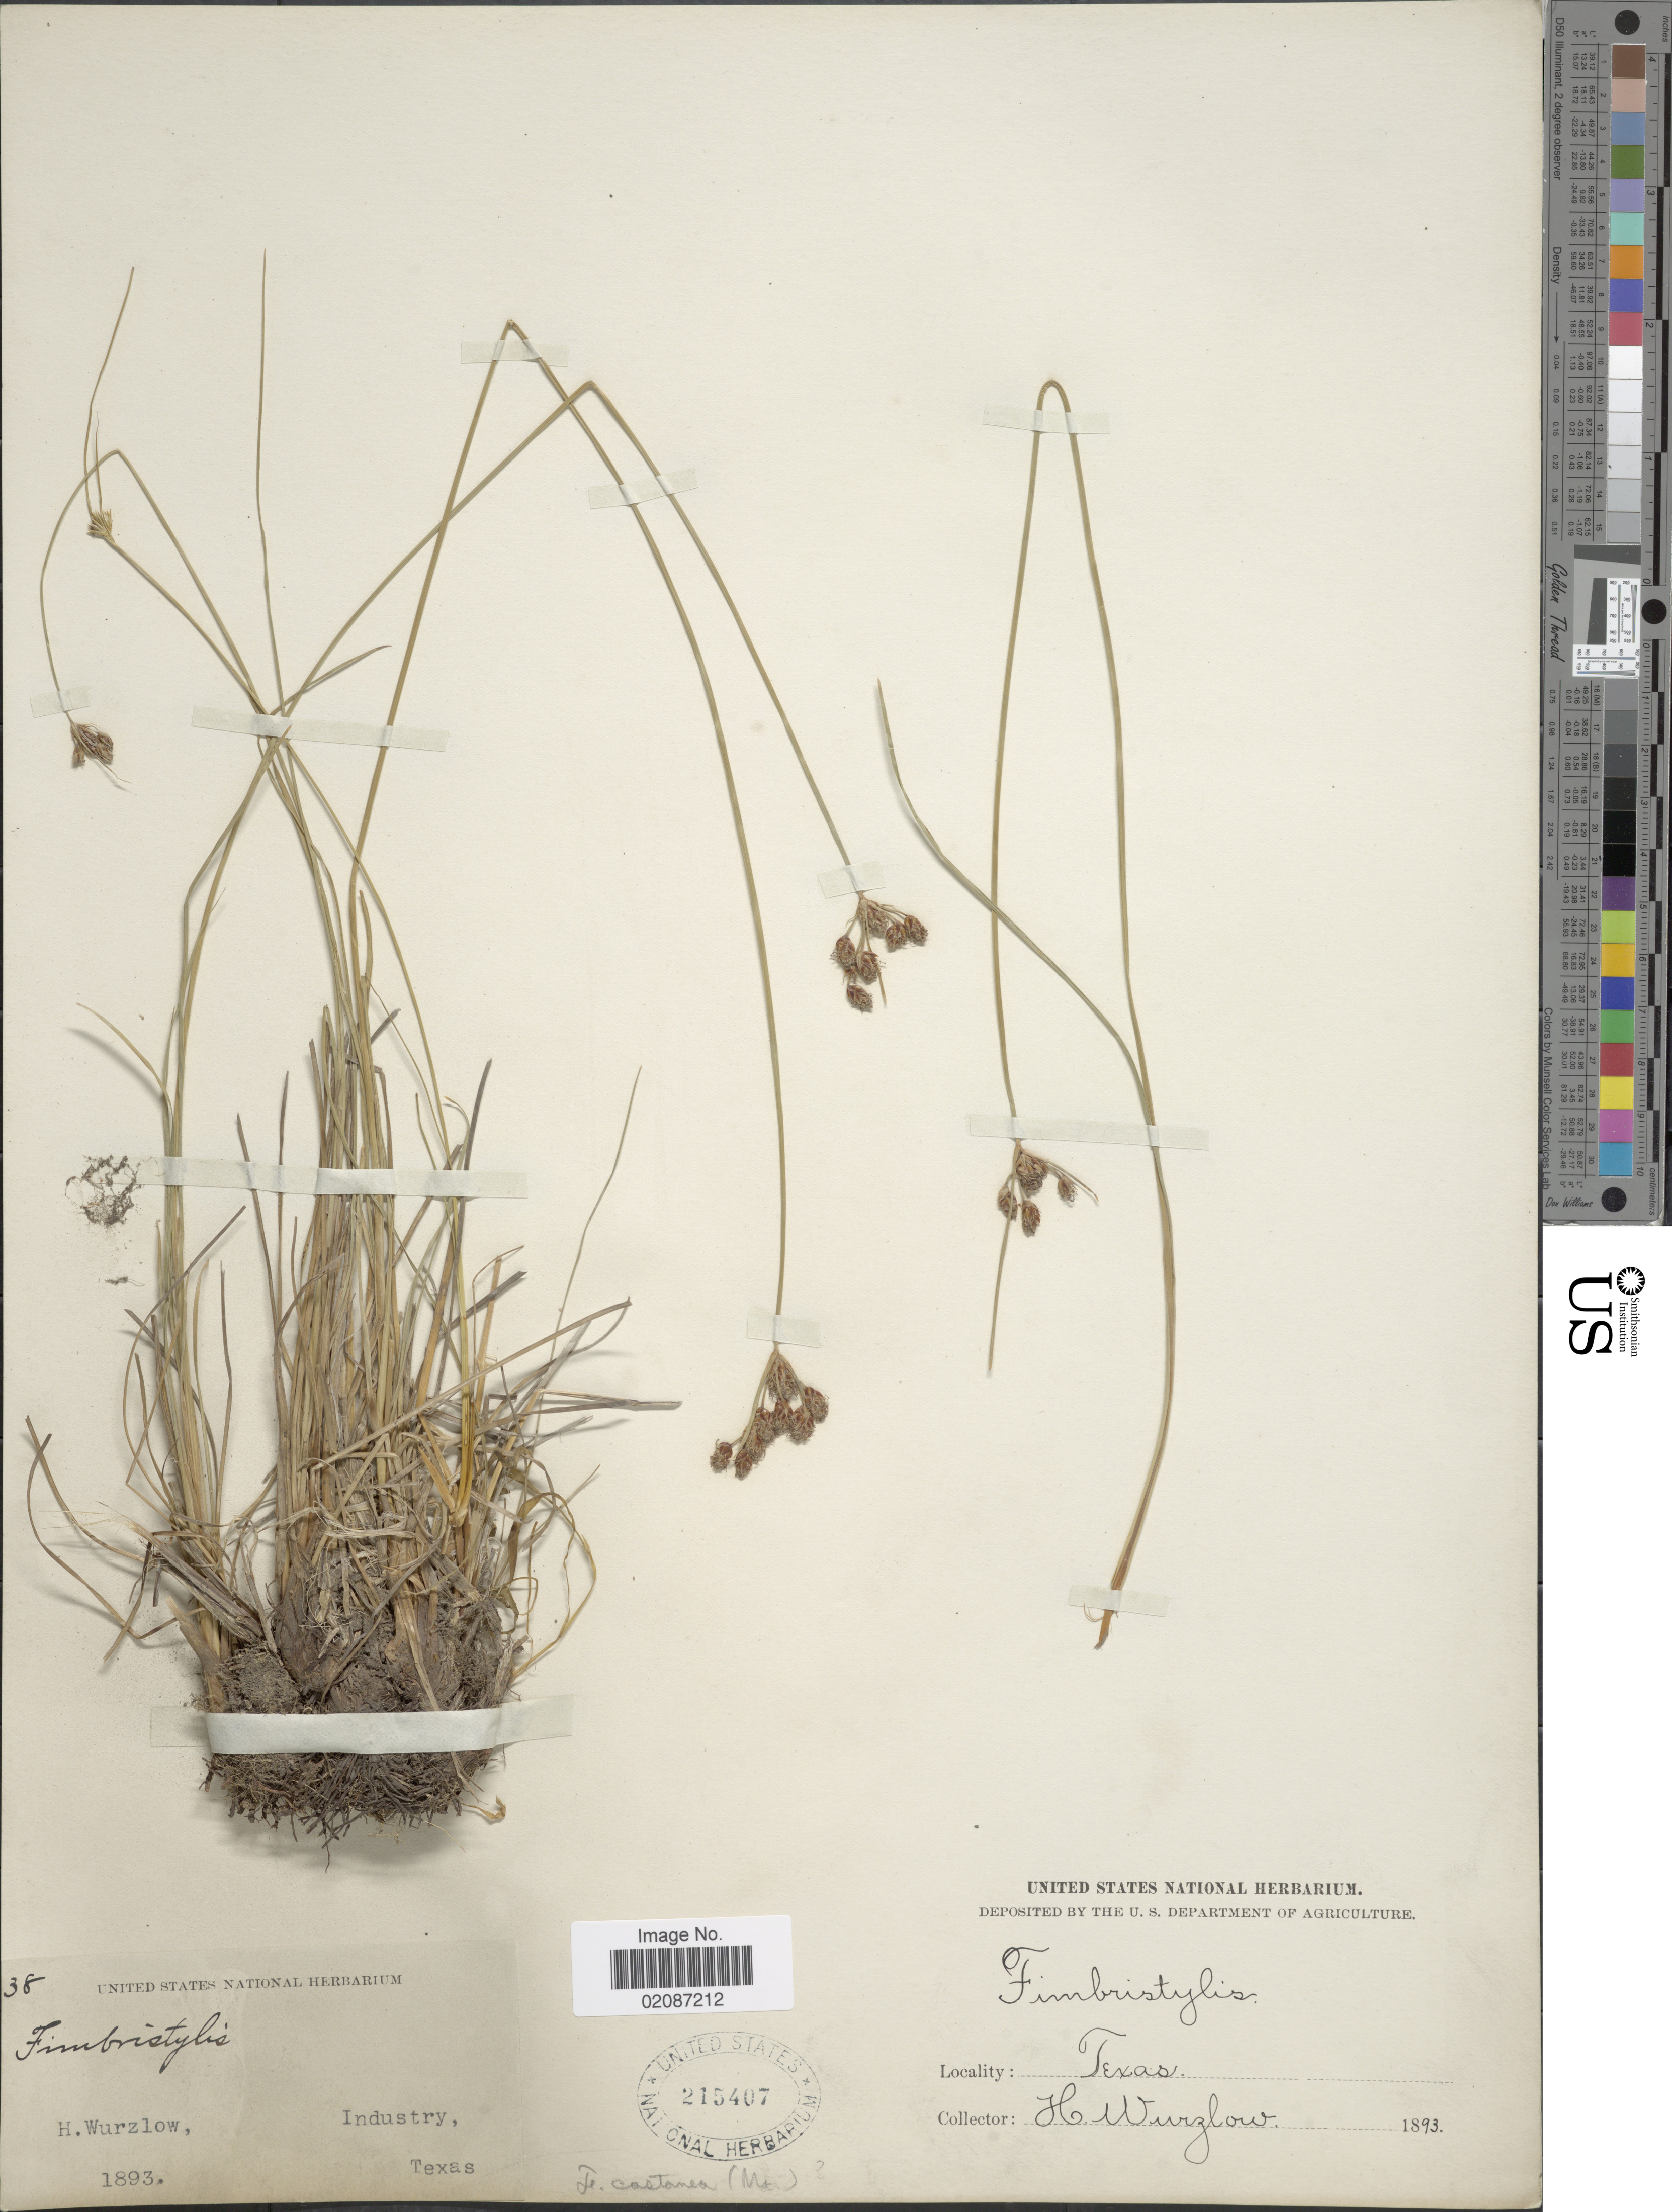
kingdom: Plantae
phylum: Tracheophyta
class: Liliopsida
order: Poales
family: Cyperaceae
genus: Fimbristylis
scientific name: Fimbristylis spadicea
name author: (L.) Vahl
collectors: H. Wurzlow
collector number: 38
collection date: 1893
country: United States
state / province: Texas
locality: Industry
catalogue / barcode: US 215407